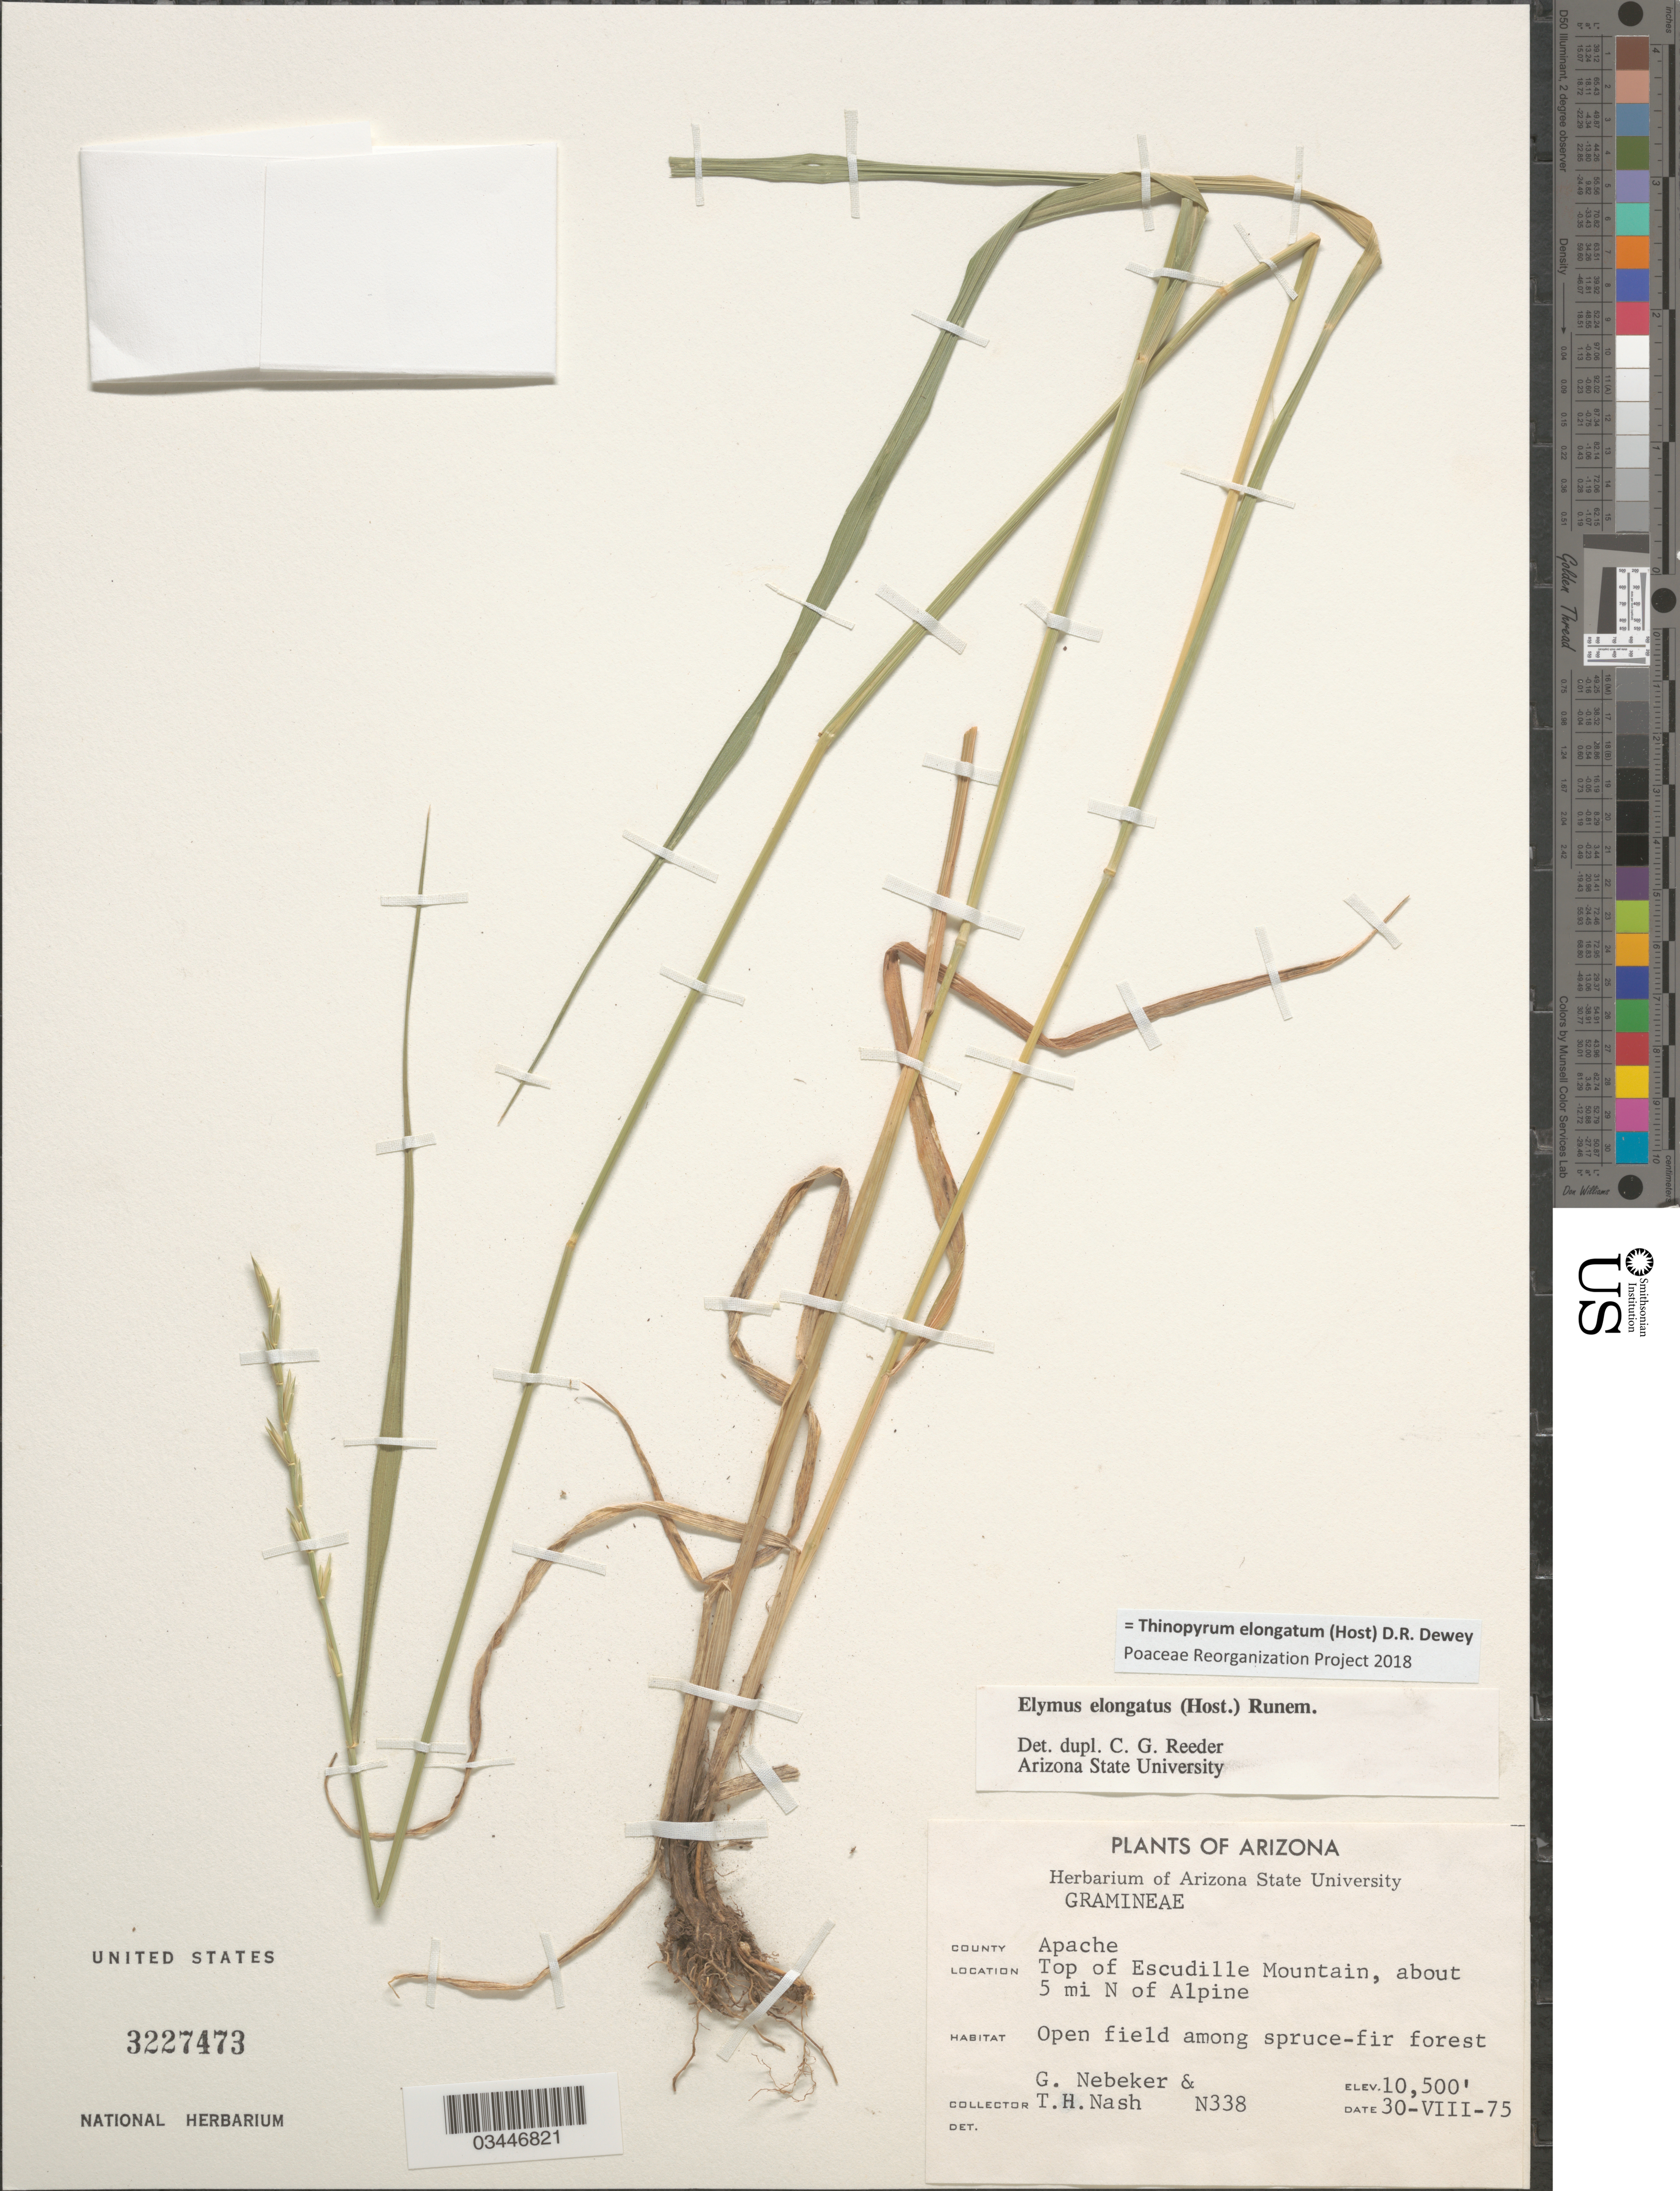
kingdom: Plantae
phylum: Tracheophyta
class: Liliopsida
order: Poales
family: Poaceae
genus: Aegilops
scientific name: Aegilops triuncialis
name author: L.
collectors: G. Nebeker & T. Nash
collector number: N338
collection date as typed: Transcribed d/m/y: 30/8/75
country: United States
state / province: Arizona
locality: County Apache. Top of Escudille Mountain, about 5 mi N of Alpine.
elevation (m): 3200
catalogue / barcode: US 3227473